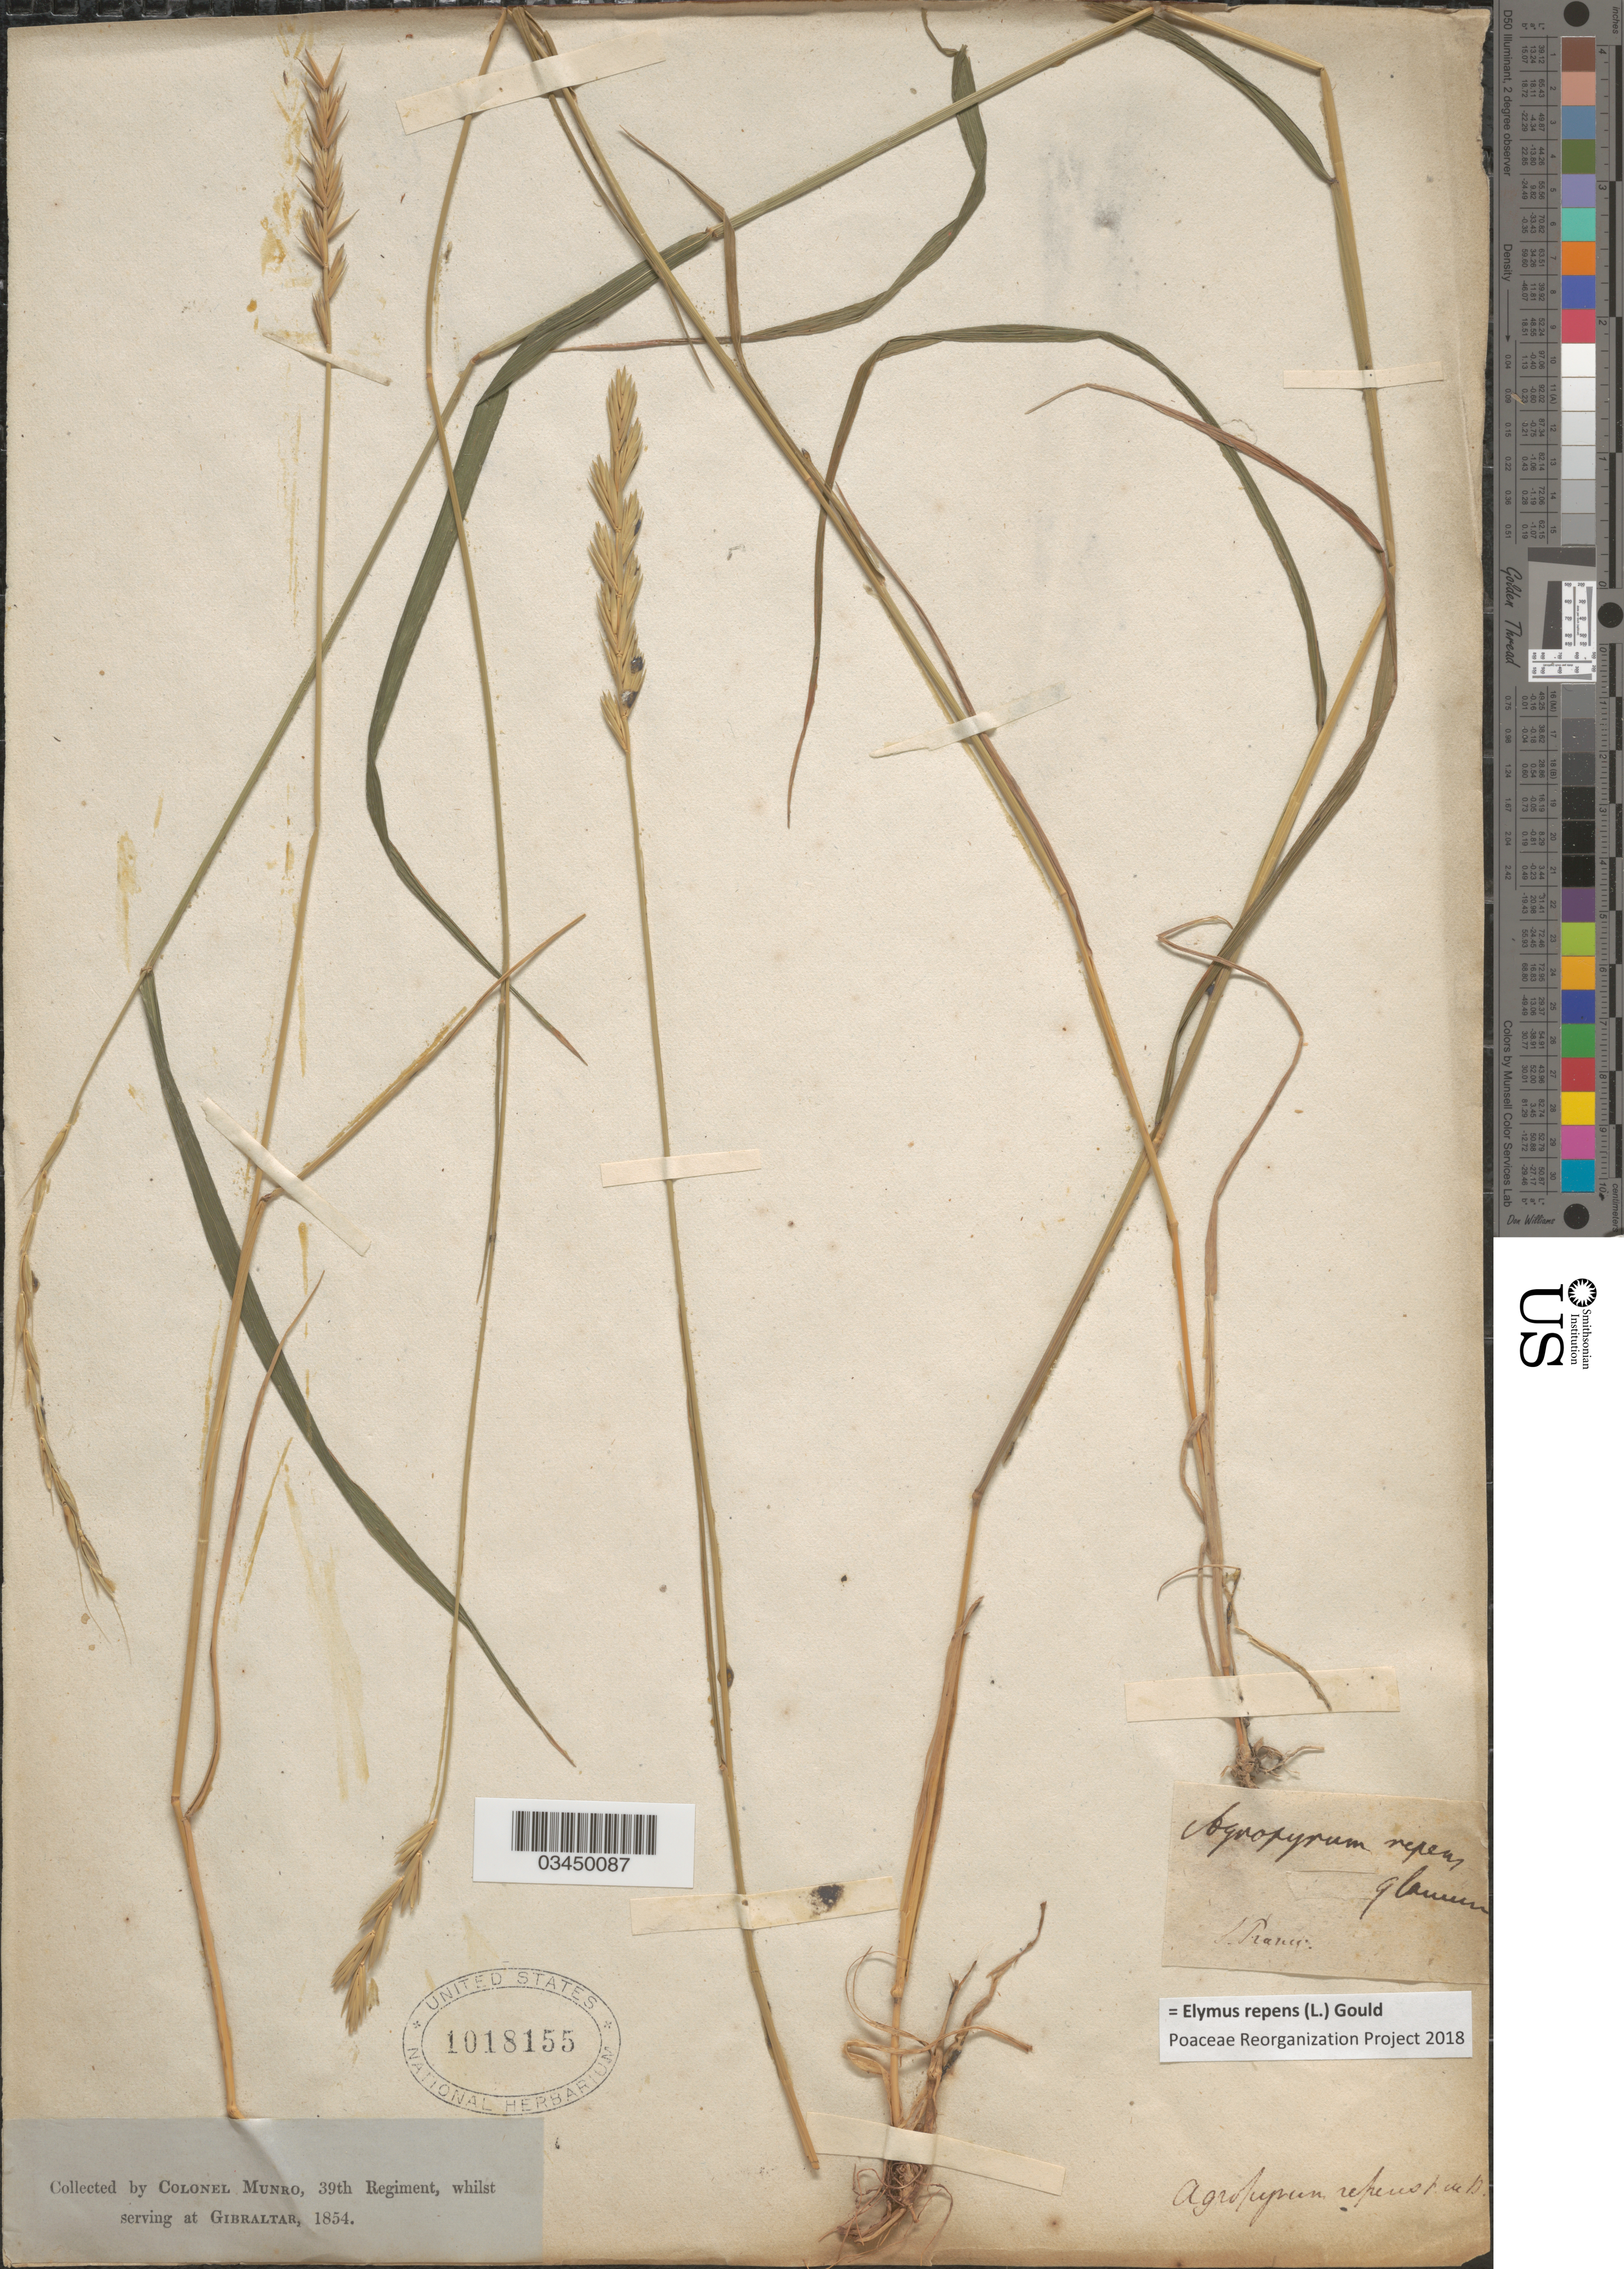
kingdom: Plantae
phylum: Tracheophyta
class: Liliopsida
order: Poales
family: Poaceae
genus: Elymus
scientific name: Elymus repens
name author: (L.) Gould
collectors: Colonel Munro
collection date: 1854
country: Gibraltar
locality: At Gibraltar. [unsure placement]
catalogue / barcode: US 1018155